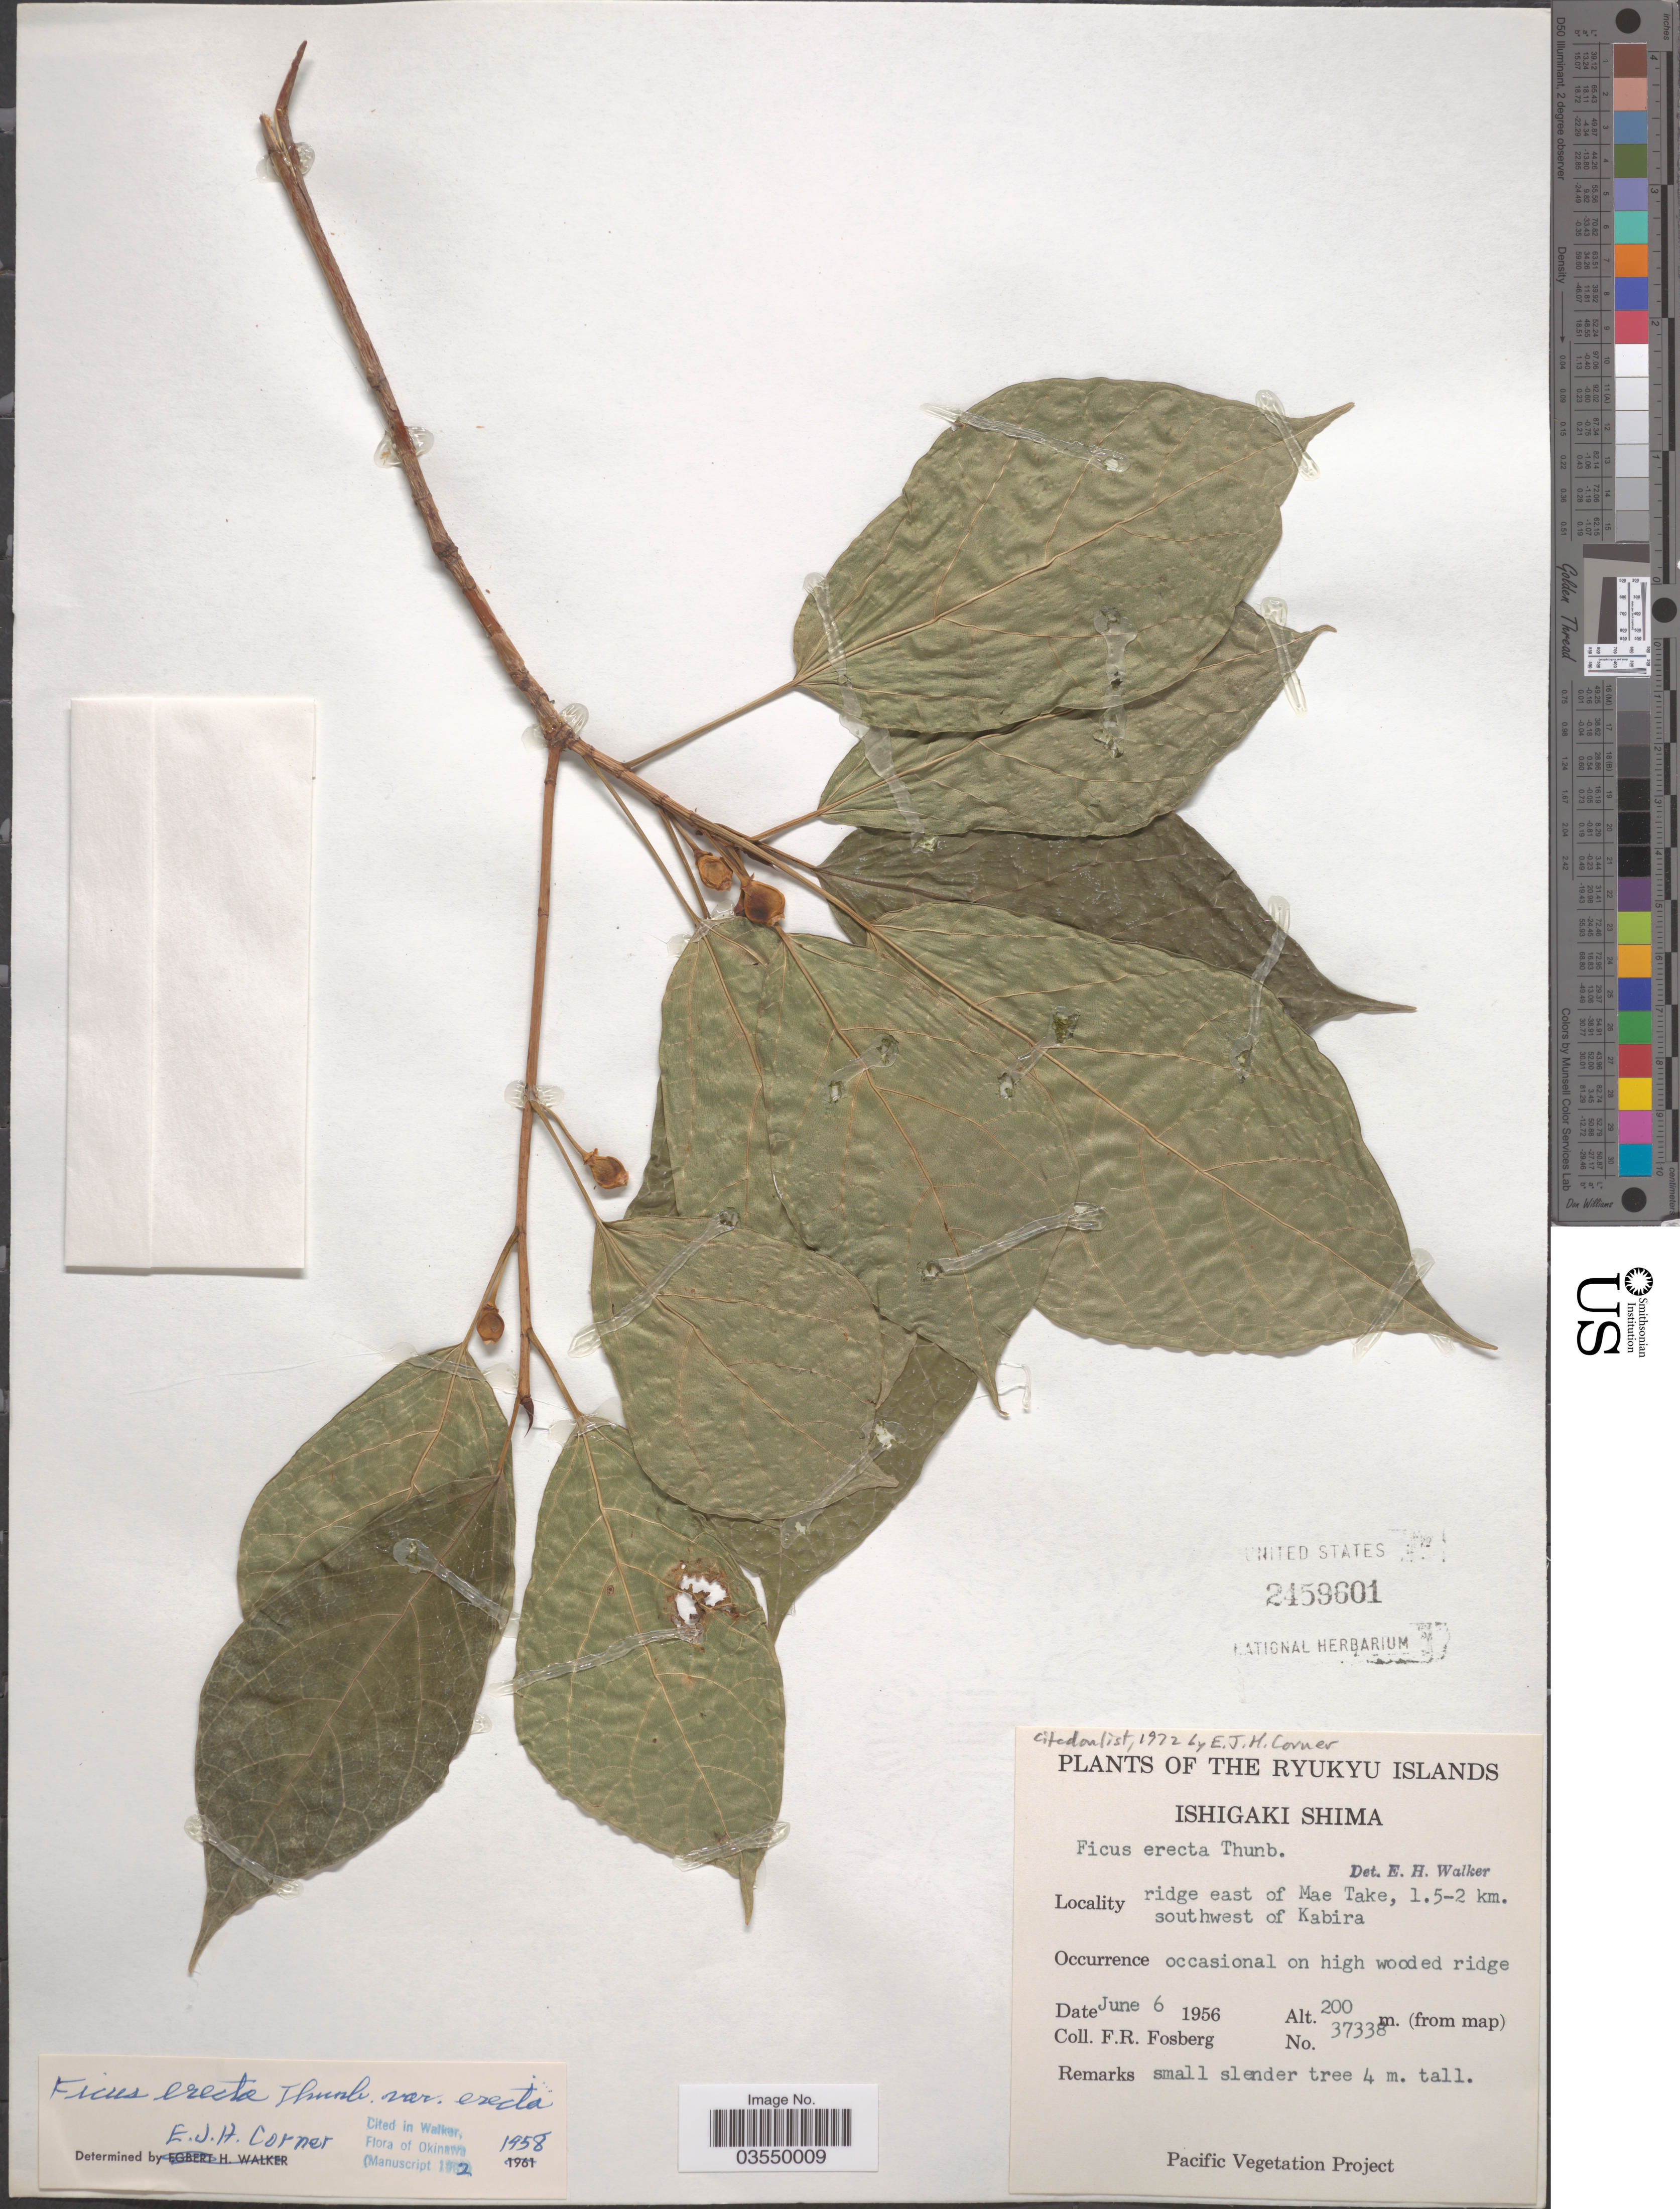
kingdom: Plantae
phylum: Tracheophyta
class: Magnoliopsida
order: Rosales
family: Moraceae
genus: Ficus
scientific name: Ficus erecta var. erecta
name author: Thunb.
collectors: F. R. Fosberg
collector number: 37338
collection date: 1956-06-06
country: Japan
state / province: Okinawa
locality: The Ryukyu Islands. Ishigaki Shima. Ridge east of Mae Take, 1.5-2 km. southwest of Kabira.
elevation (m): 200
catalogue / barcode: US 2459601